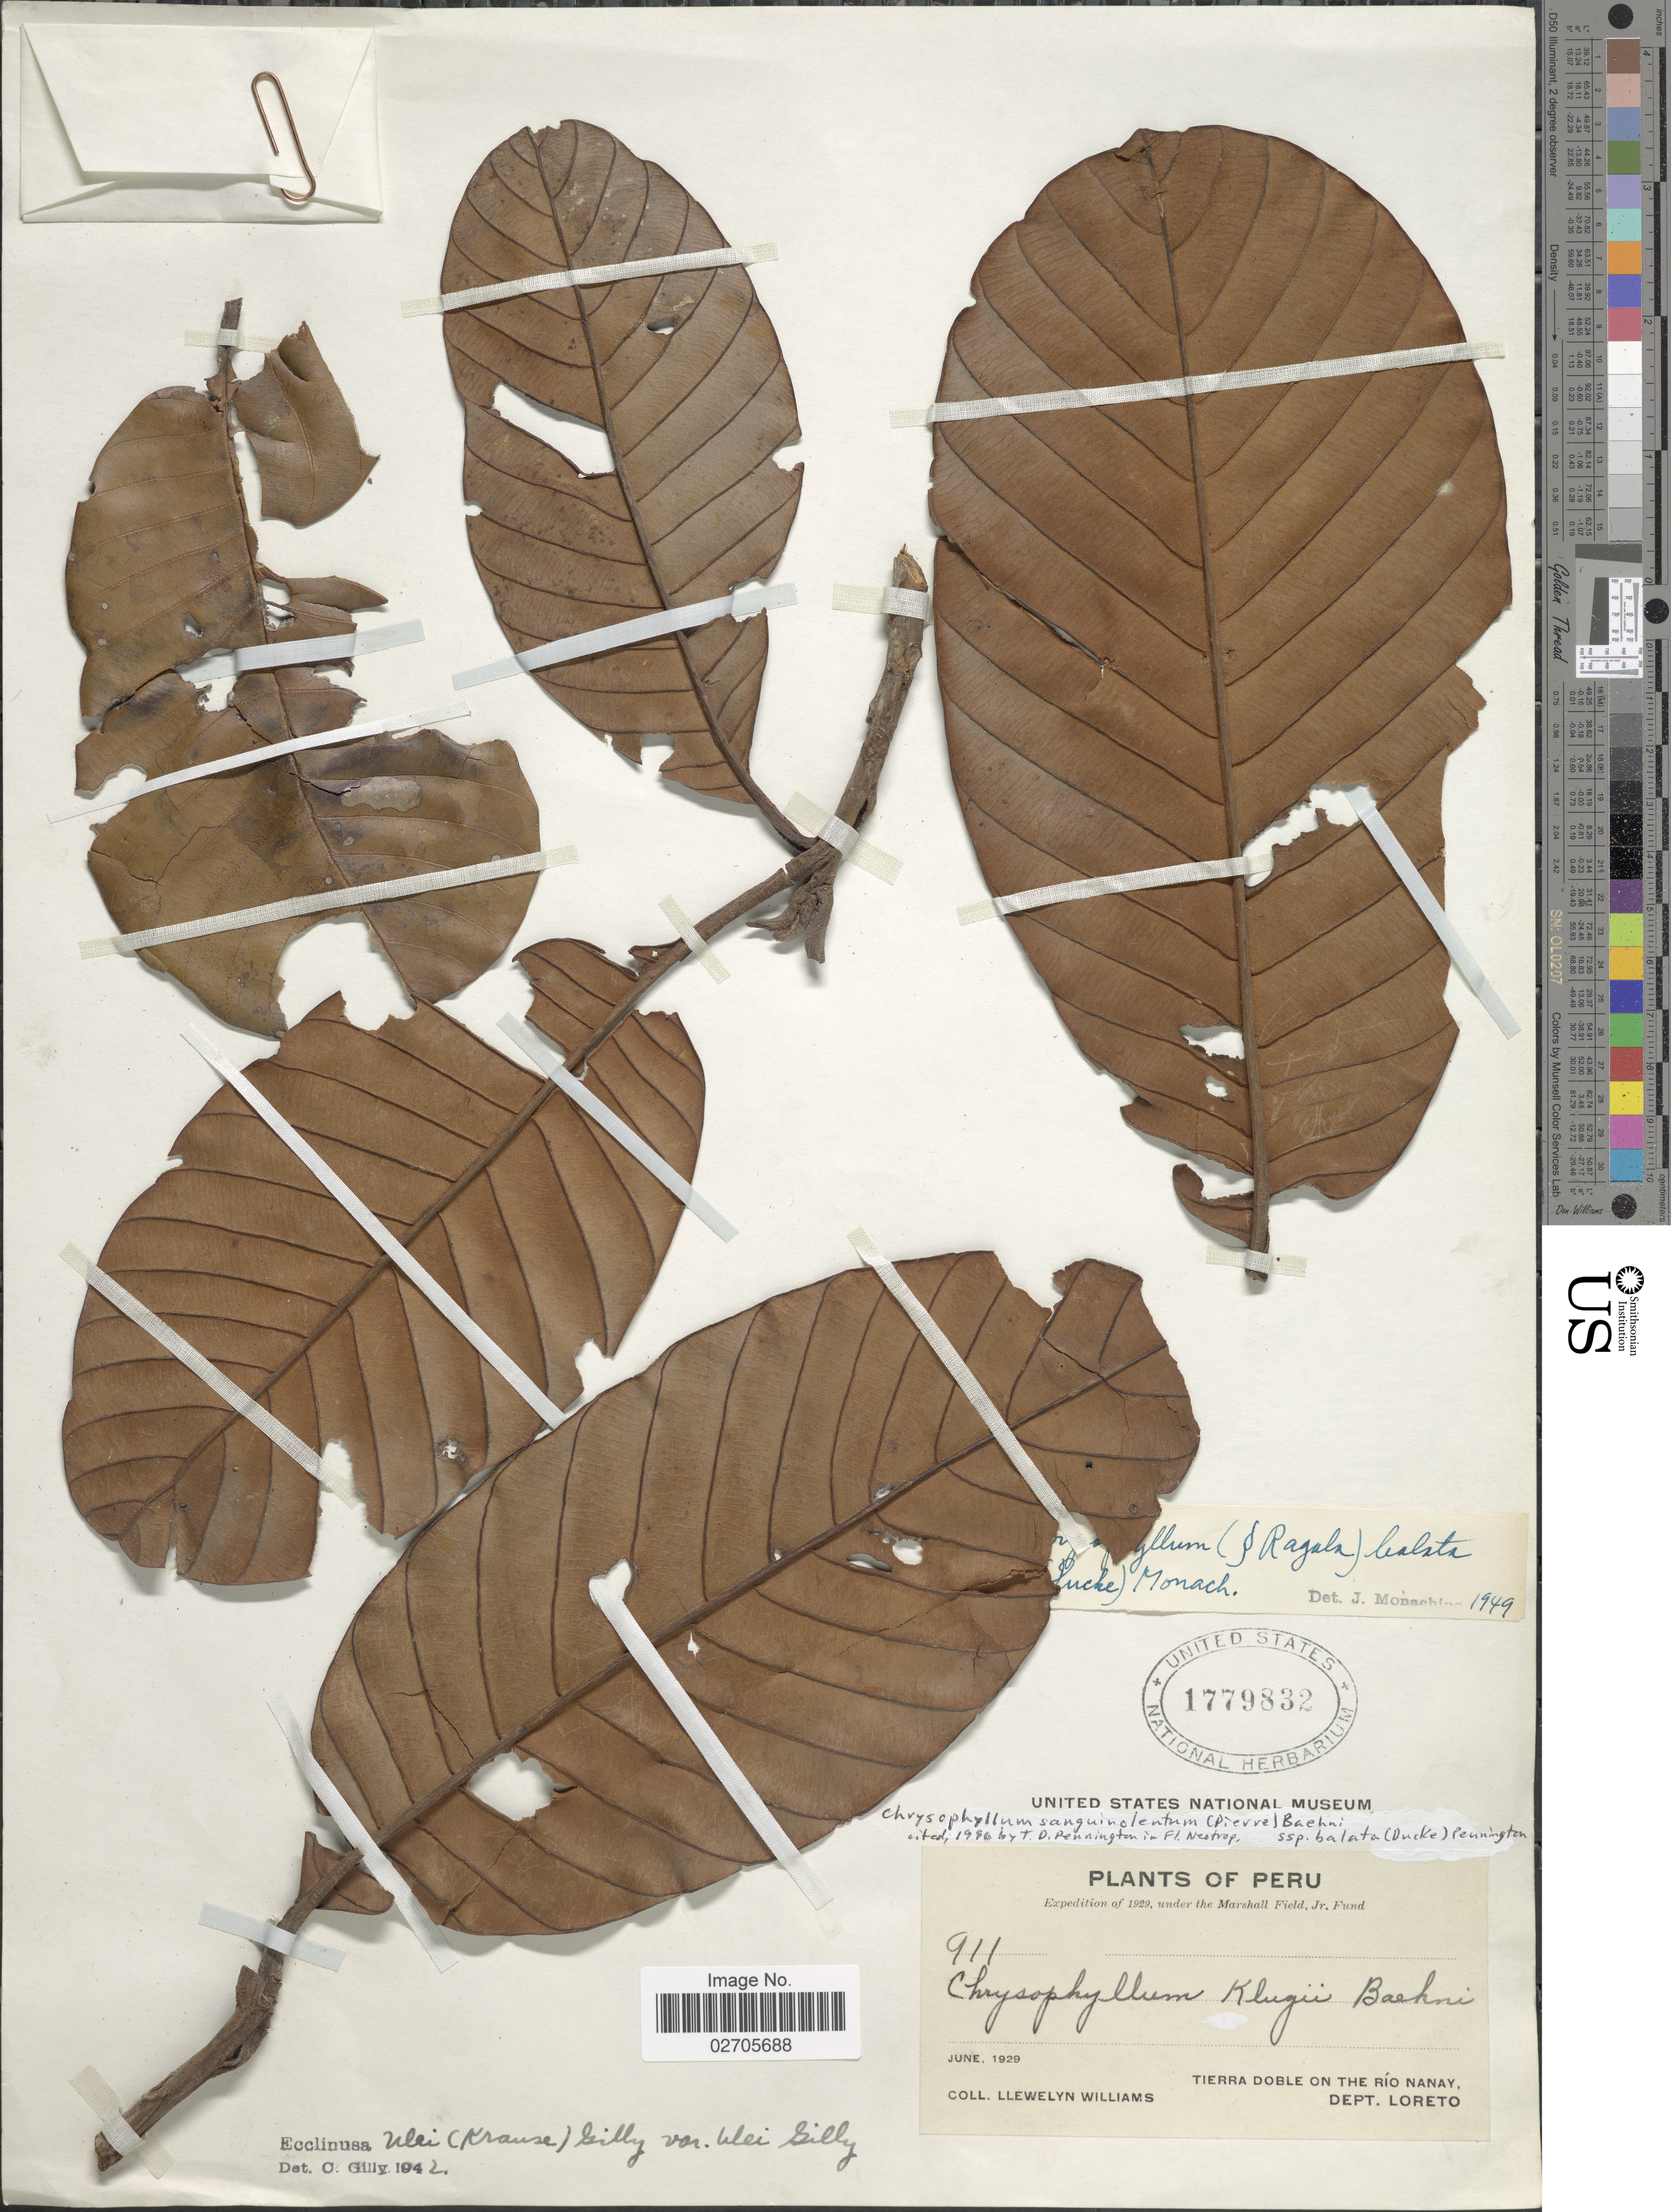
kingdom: Plantae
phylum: Tracheophyta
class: Magnoliopsida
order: Ericales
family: Sapotaceae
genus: Chrysophyllum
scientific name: Chrysophyllum sanguinolentum subsp. balata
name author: (Pierre) Baehni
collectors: Ll. Williams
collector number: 911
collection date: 1929-06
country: Peru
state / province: Loreto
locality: Tierra Doble On The Río Nanay, Dept. Loreto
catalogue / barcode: US 1779832